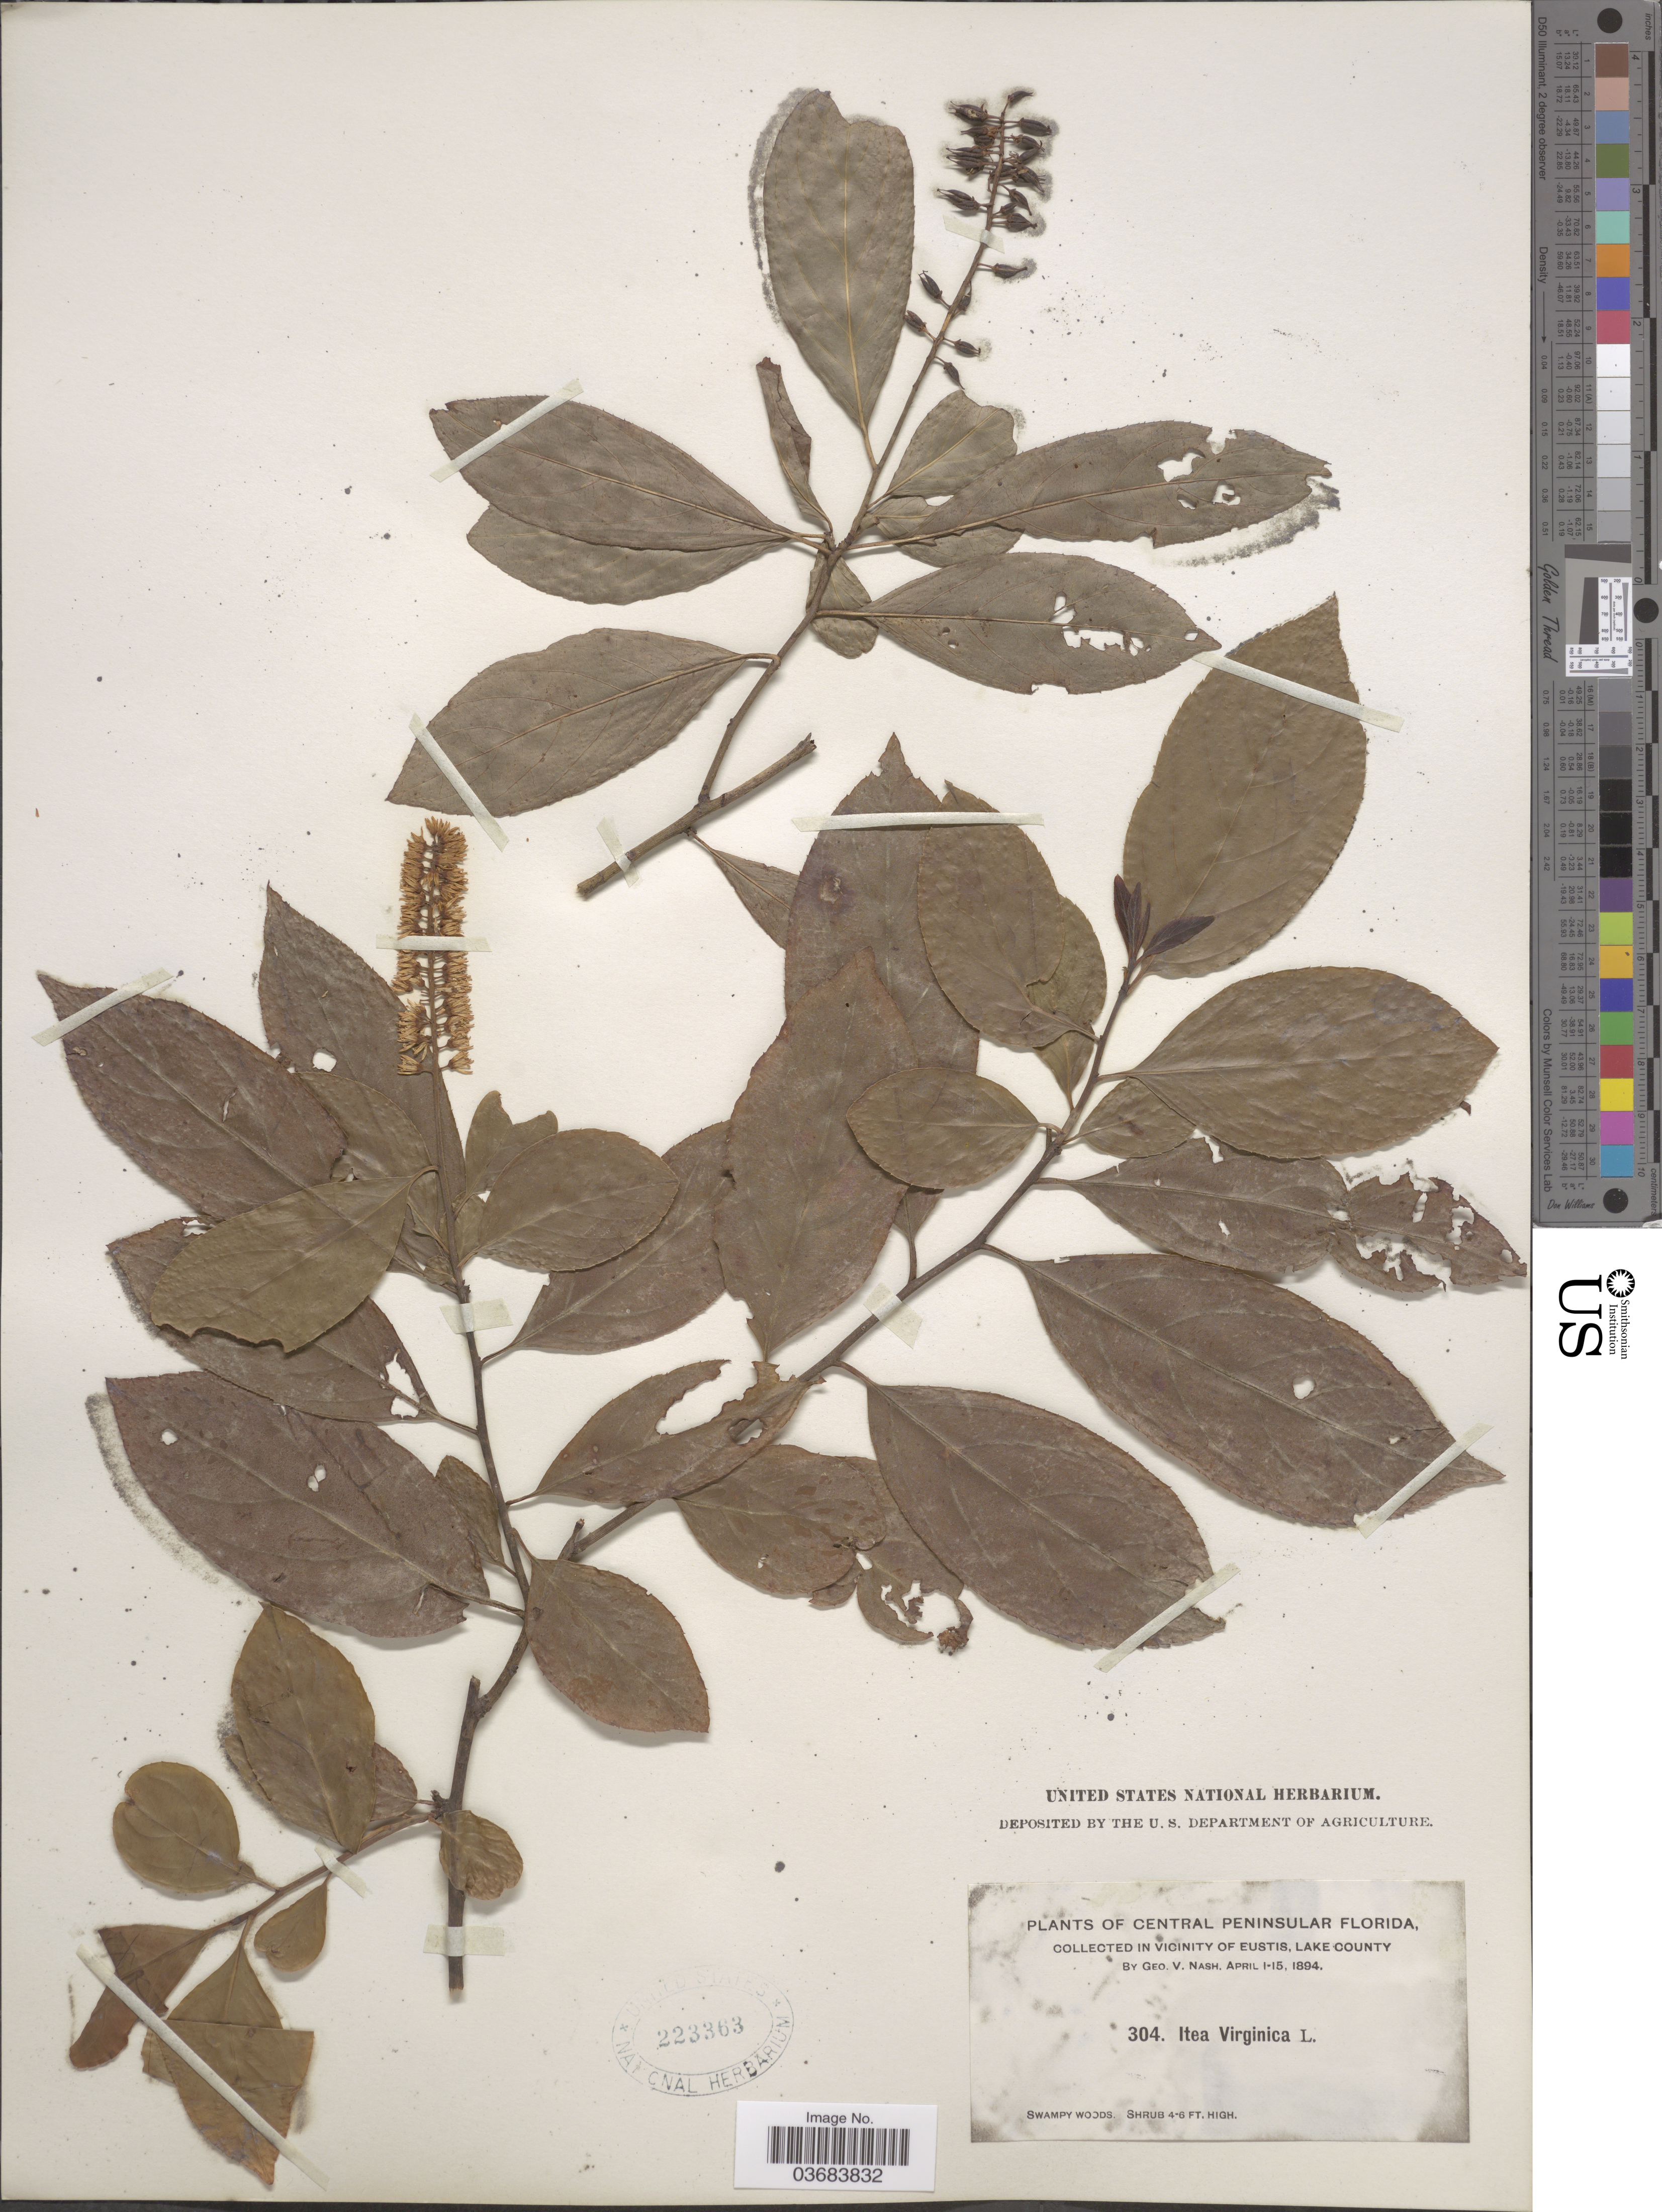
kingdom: Plantae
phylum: Tracheophyta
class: Magnoliopsida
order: Saxifragales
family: Iteaceae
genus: Itea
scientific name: Itea virginica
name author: L.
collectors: G. V. Nash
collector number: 304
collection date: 1894-04-01/1894-04-15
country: United States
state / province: Florida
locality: Central Peninsular Florida. In vicinity of Eustis, Lake County.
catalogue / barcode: US 223363